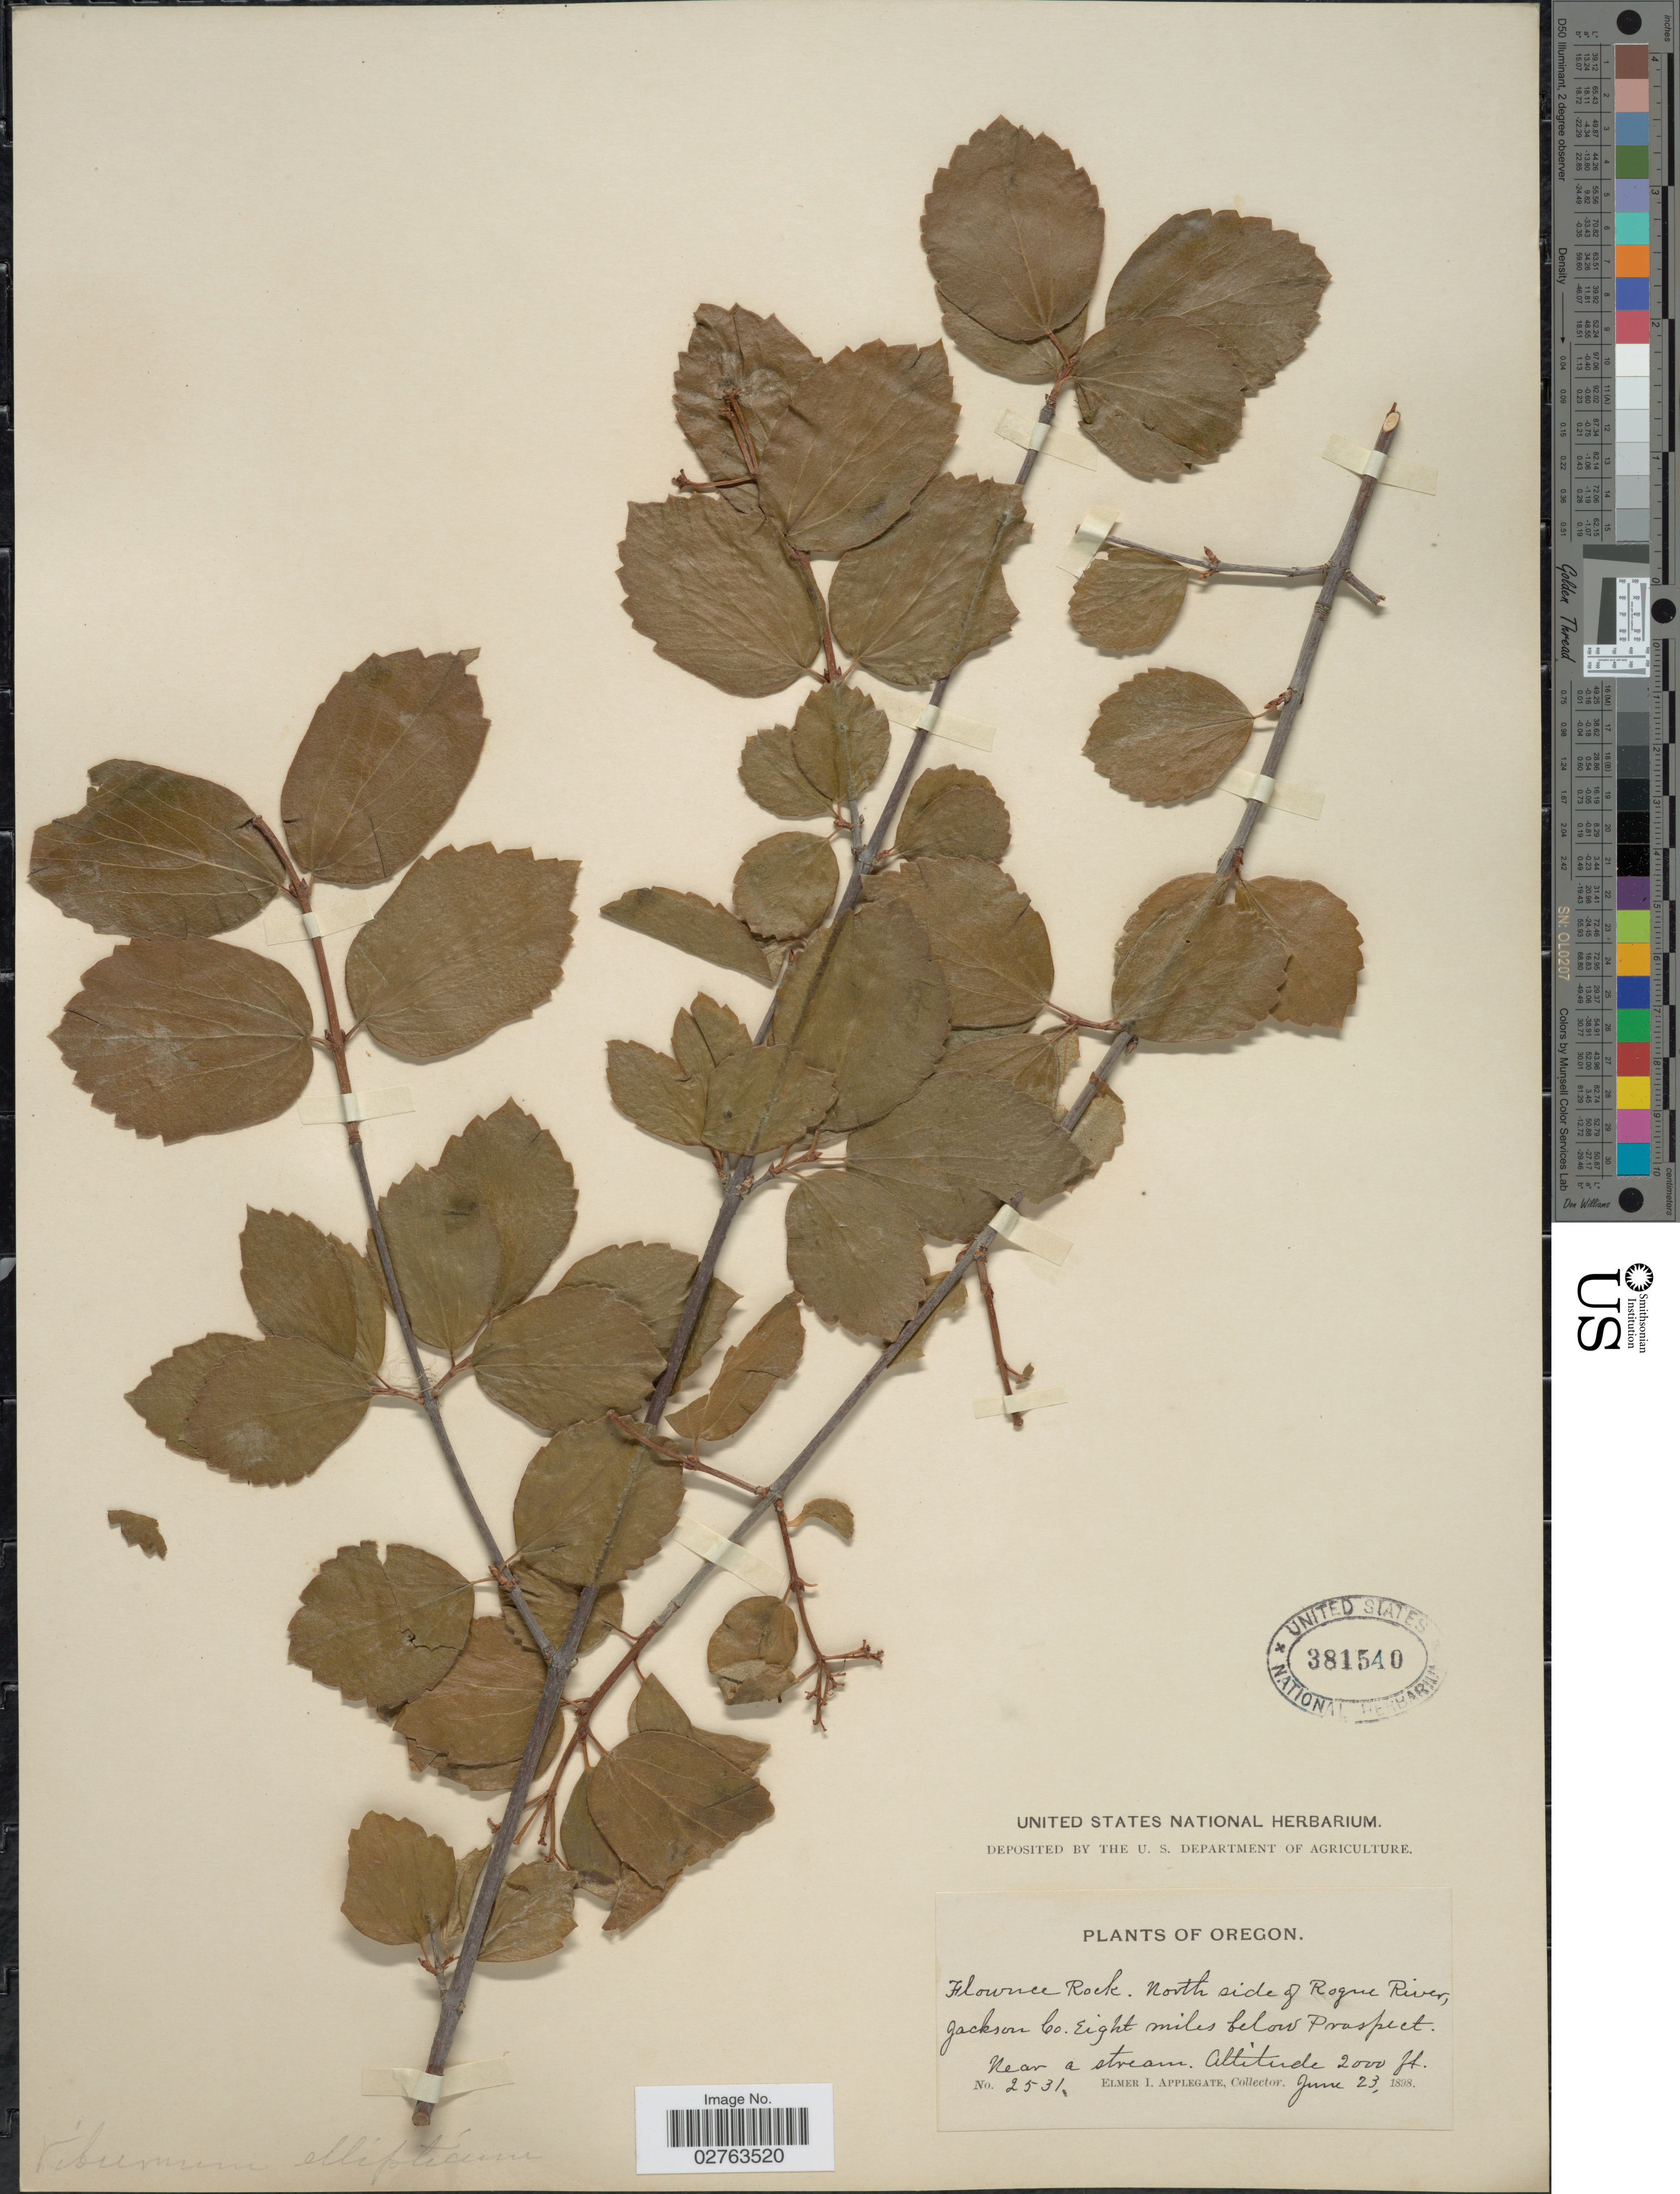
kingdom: Plantae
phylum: Tracheophyta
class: Magnoliopsida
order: Dipsacales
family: Viburnaceae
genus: Viburnum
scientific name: Viburnum ellipticum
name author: Hook.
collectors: E. I. Applegate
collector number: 2531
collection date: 1898-06-23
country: United States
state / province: Oregon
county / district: Jackson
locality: Flounce Rock. North side of Rogue River, Jackson Co. Eight miles below Prospect.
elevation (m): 610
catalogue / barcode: US 381540